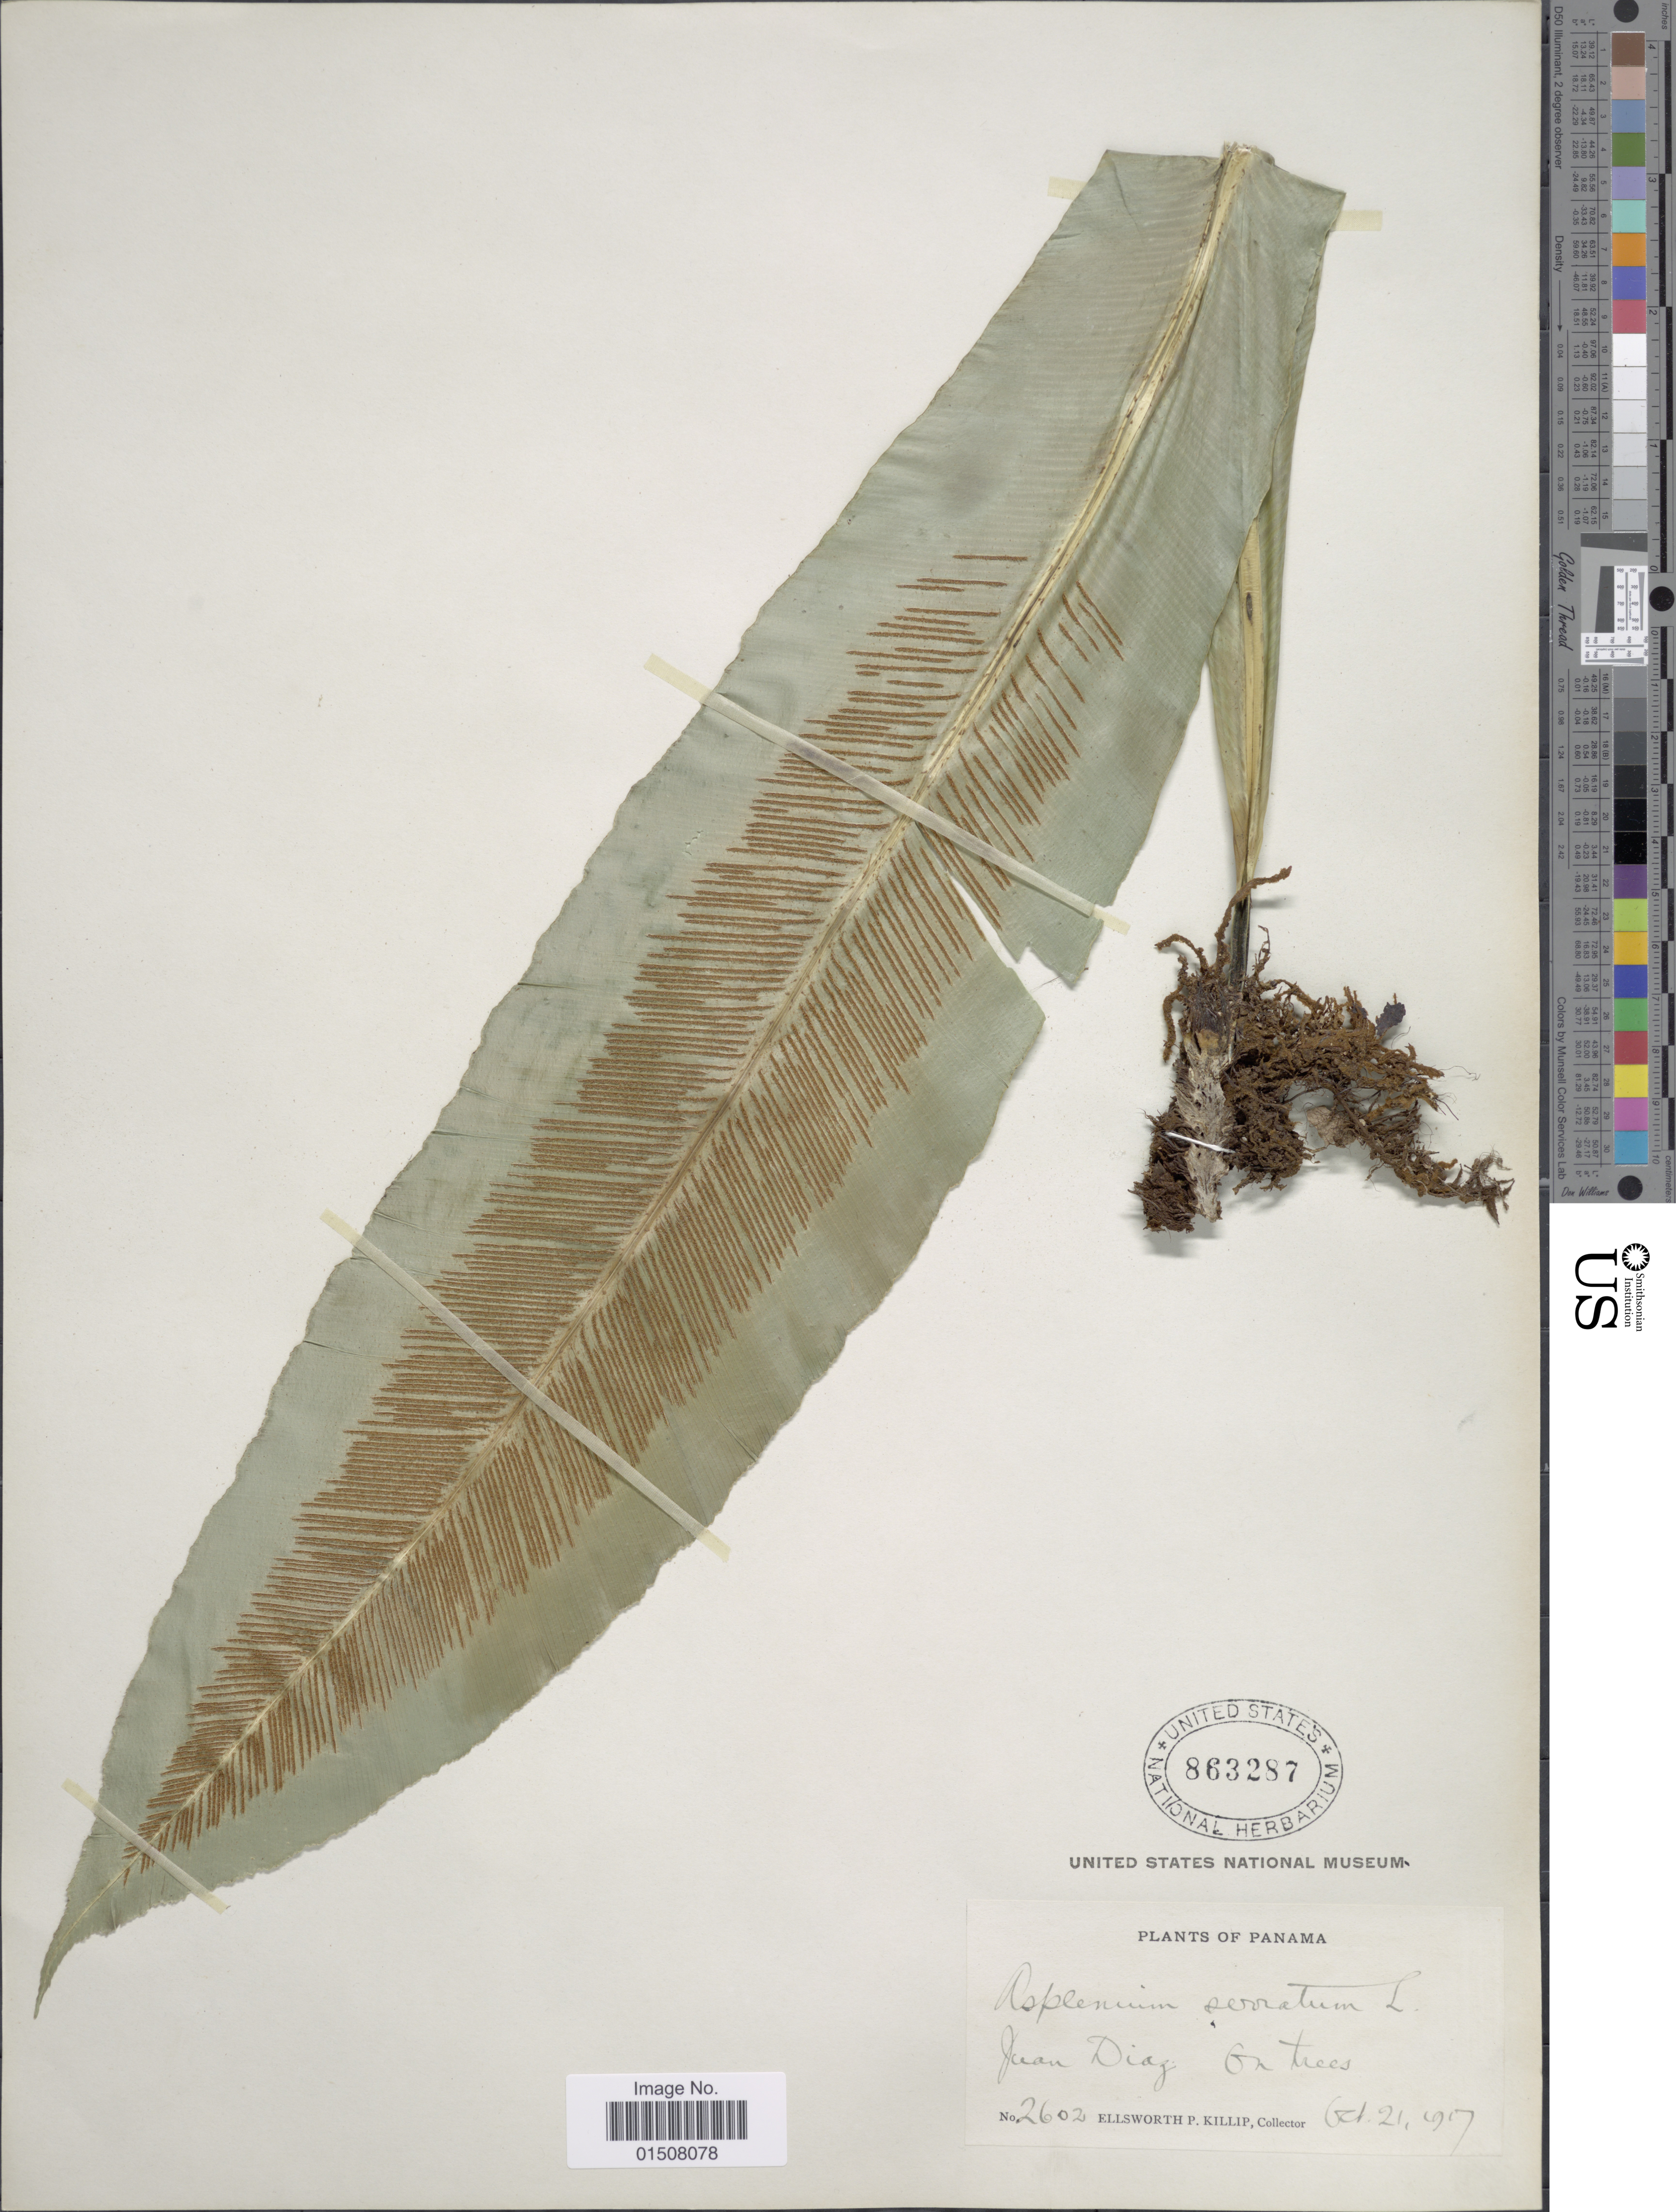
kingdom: Plantae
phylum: Tracheophyta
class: Polypodiopsida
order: Polypodiales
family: Aspleniaceae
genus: Asplenium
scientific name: Asplenium serratum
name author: L.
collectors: E. P. Killip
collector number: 2602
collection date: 1917-10-21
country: Panama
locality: Juan Diaz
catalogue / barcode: US 863287